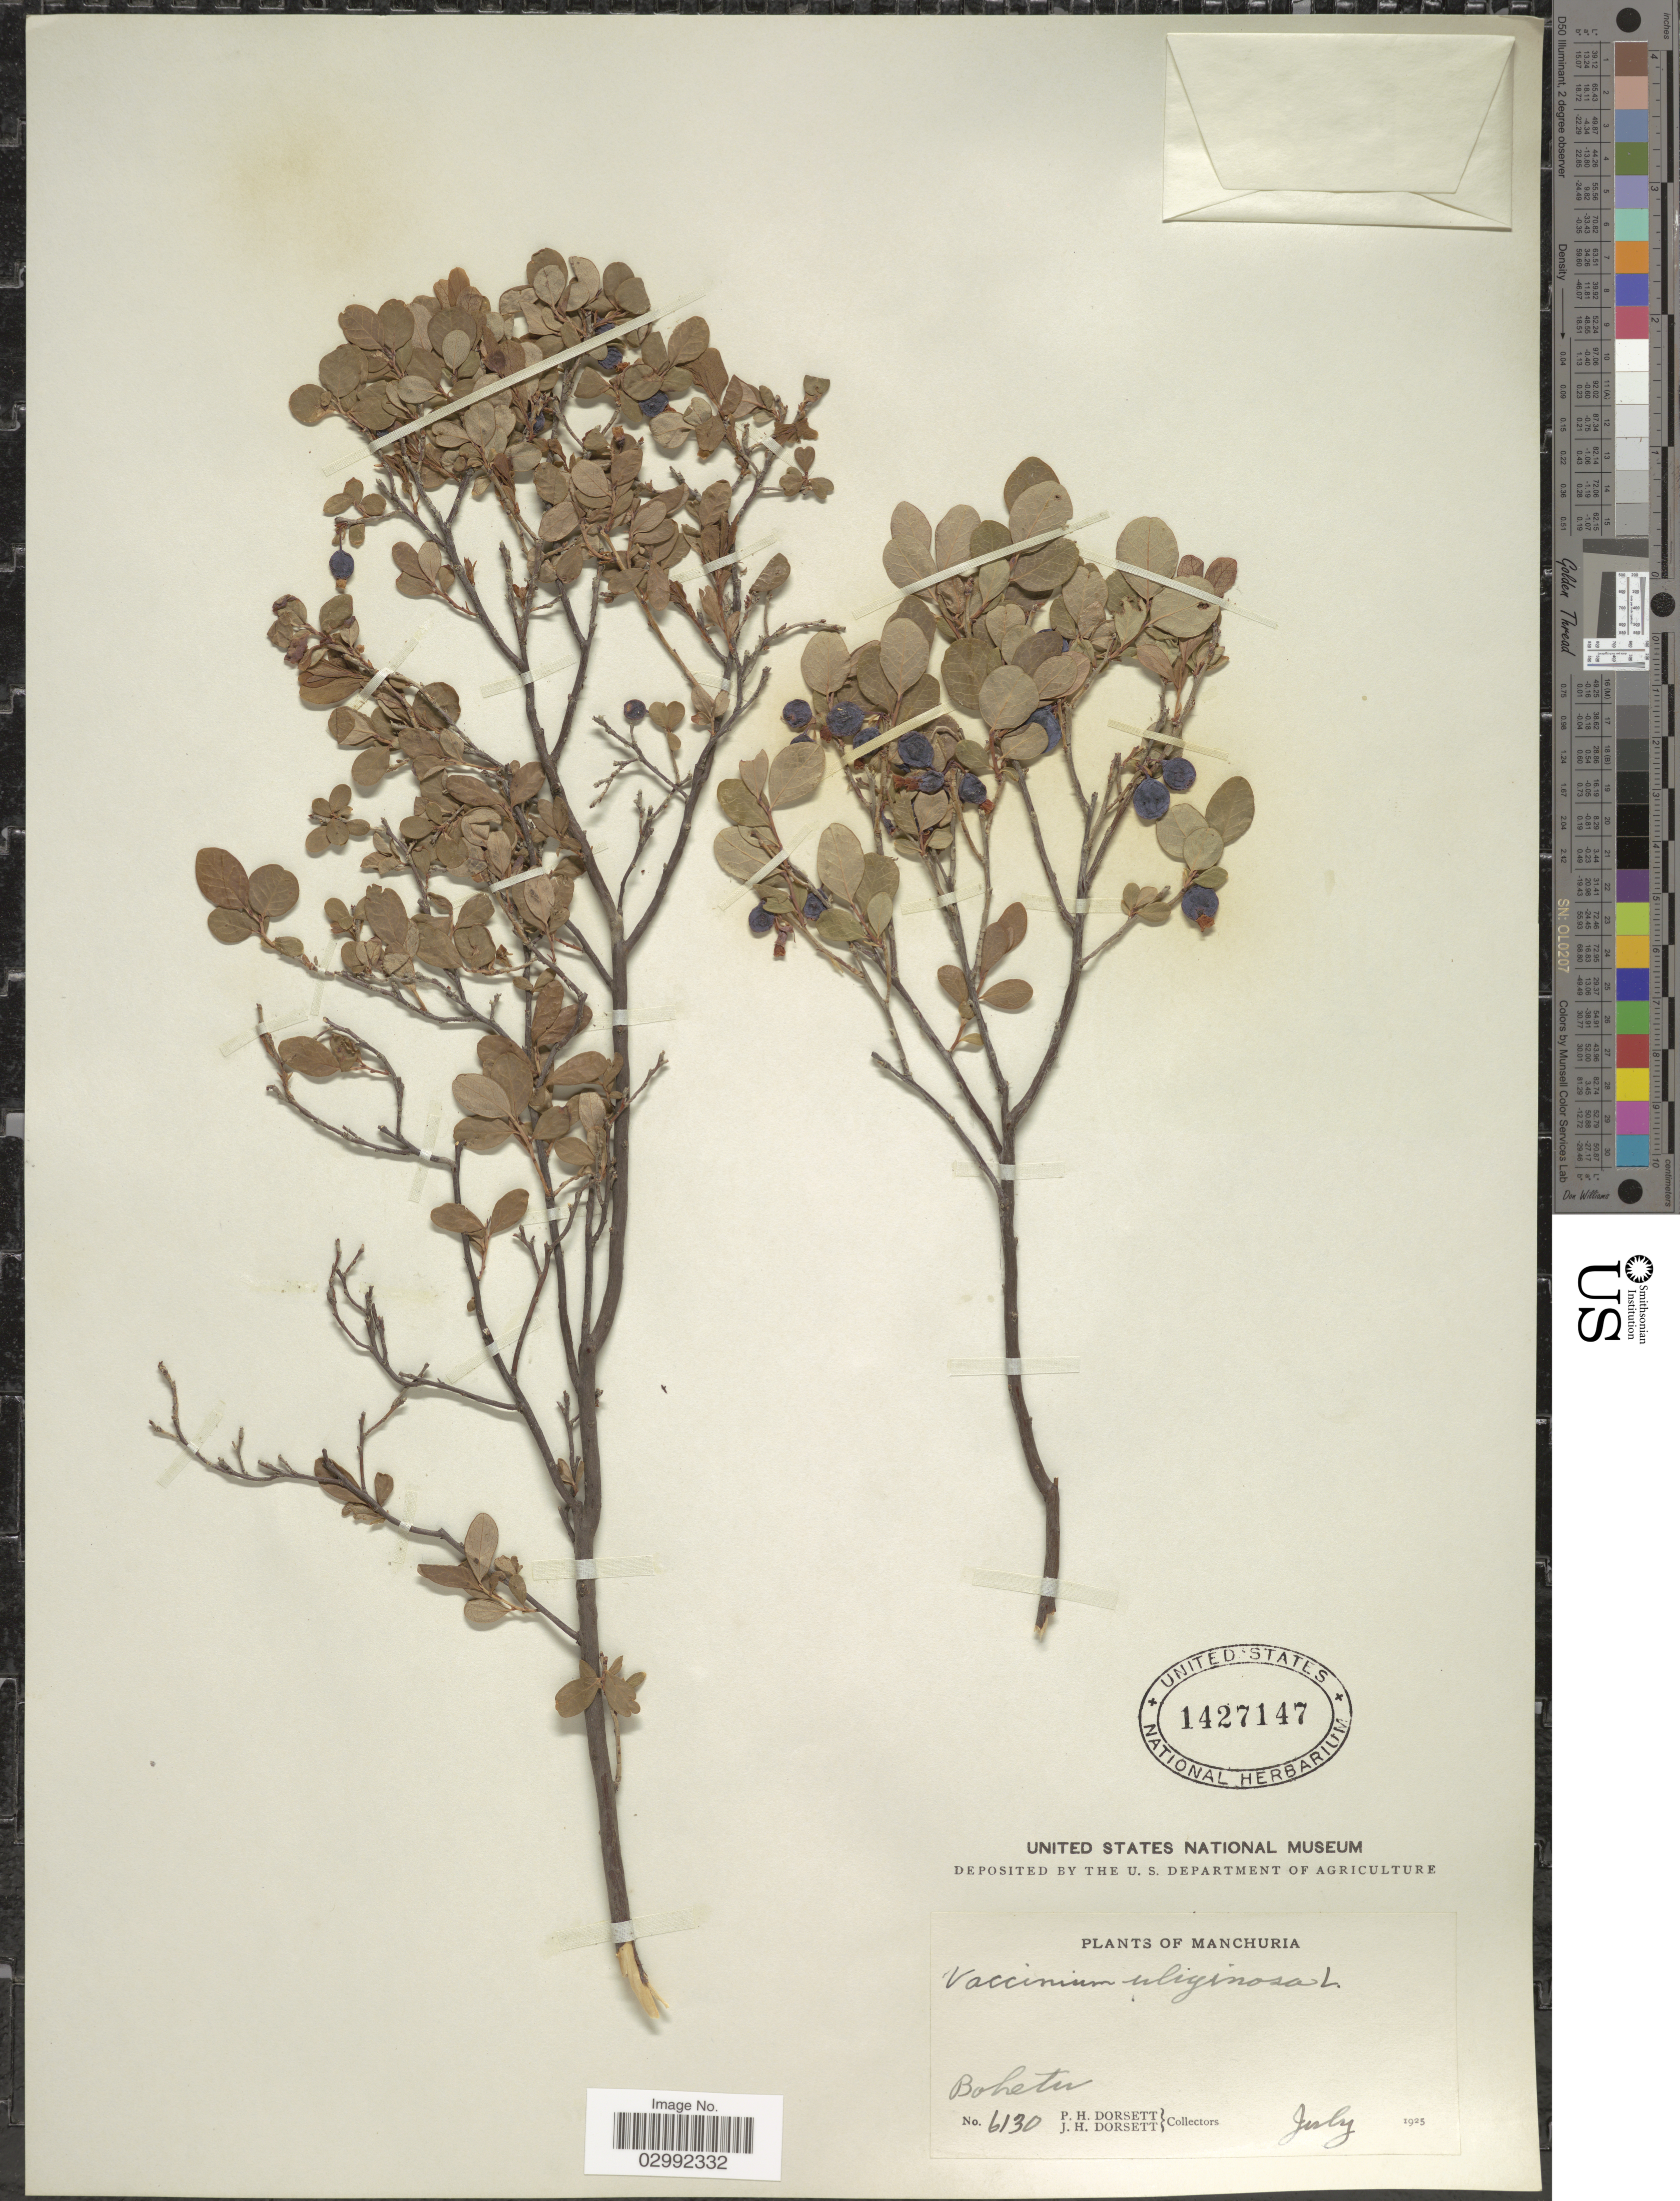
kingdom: Plantae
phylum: Tracheophyta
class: Magnoliopsida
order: Ericales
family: Ericaceae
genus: Vaccinium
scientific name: Vaccinium uliginosum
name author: L.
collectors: P. H. Dorsett & J. Dorsett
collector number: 6130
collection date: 1925-07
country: China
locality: Manchuria. Bohetu.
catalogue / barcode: US 1427147